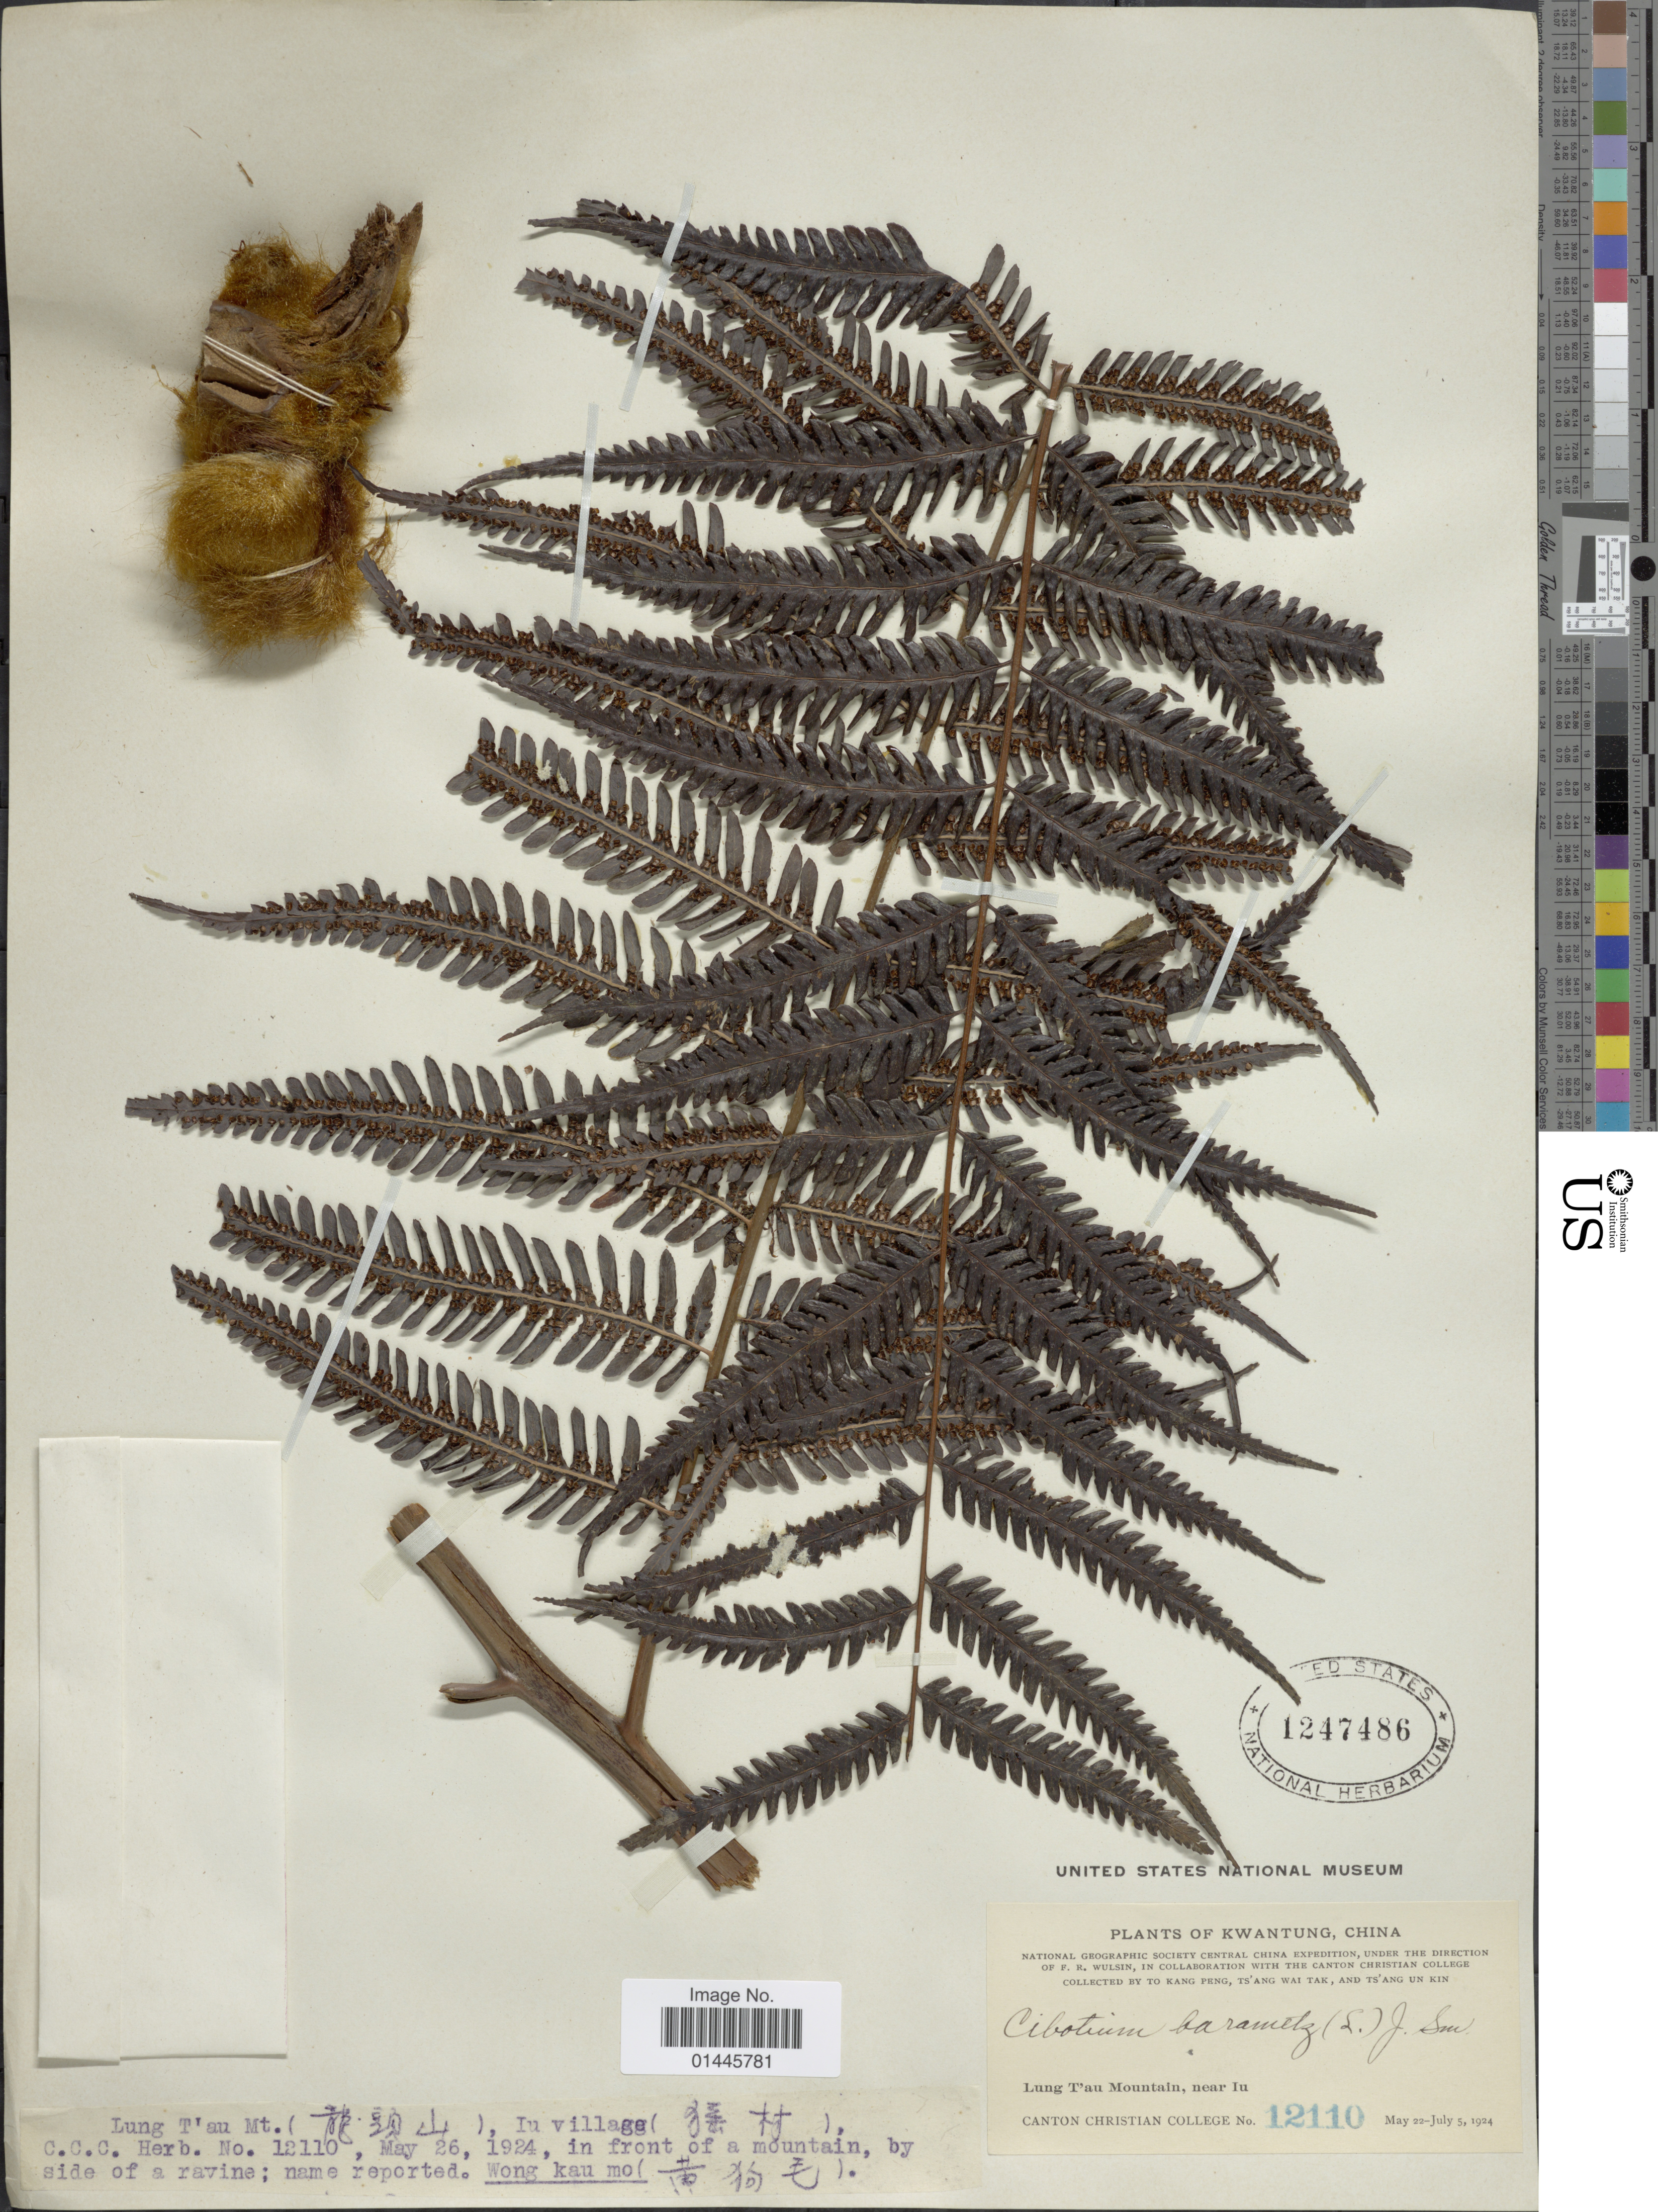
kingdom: Plantae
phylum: Tracheophyta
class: Polypodiopsida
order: Cyatheales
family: Cibotiaceae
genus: Cibotium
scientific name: Cibotium barometz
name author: (L.) J. Sm.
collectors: Canton Christian College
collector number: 12110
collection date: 1924-05-26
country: China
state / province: Guangdong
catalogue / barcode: US 1247486